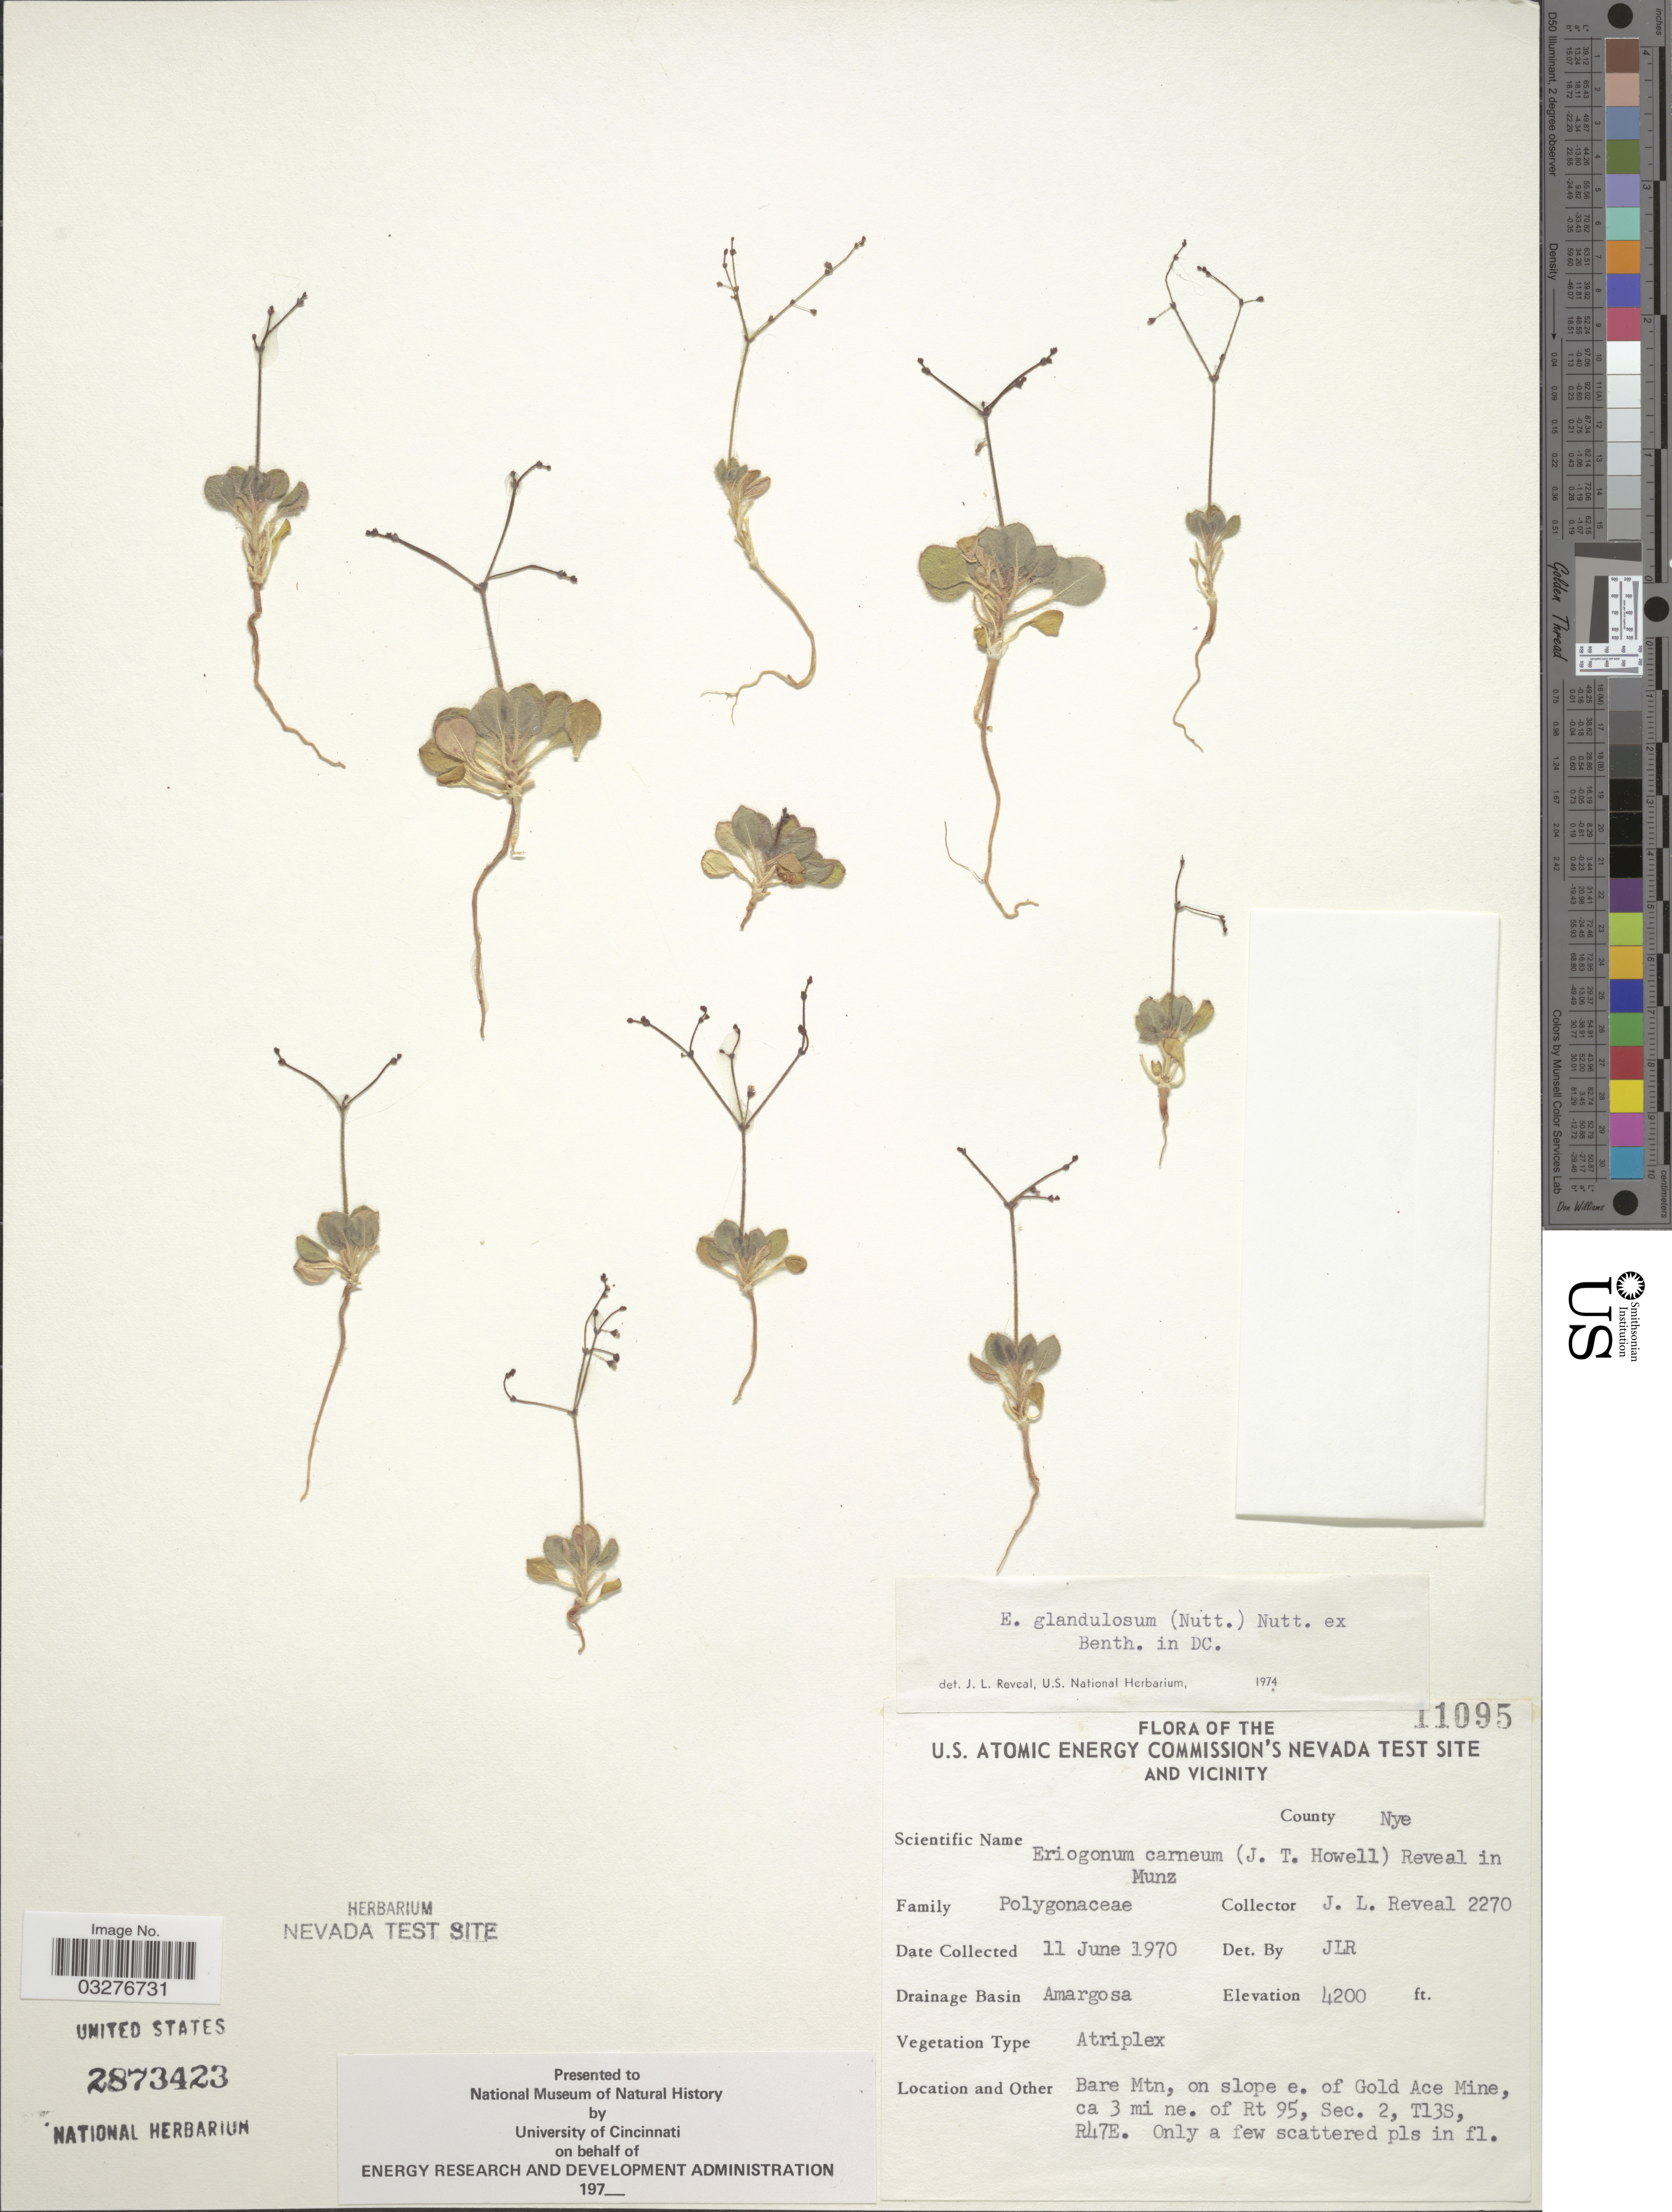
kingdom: Plantae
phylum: Tracheophyta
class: Magnoliopsida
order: Caryophyllales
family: Polygonaceae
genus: Eriogonum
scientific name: Eriogonum glandulosum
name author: (Nutt.) Nutt. ex Benth.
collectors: J. L. Reveal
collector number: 2270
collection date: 1970-06-11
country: United States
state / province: Nevada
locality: U. S. Atomic Energy Commission's Nevada Test Site and Vicinity. County Nye. Drainage Basin Amargosa. Bare Mtn, on slope e. of Gold Ace Mine, ca 3 mi ne. of Rt 95, Sec.2, T13S, R47E.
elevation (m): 1280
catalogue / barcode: US 2873423